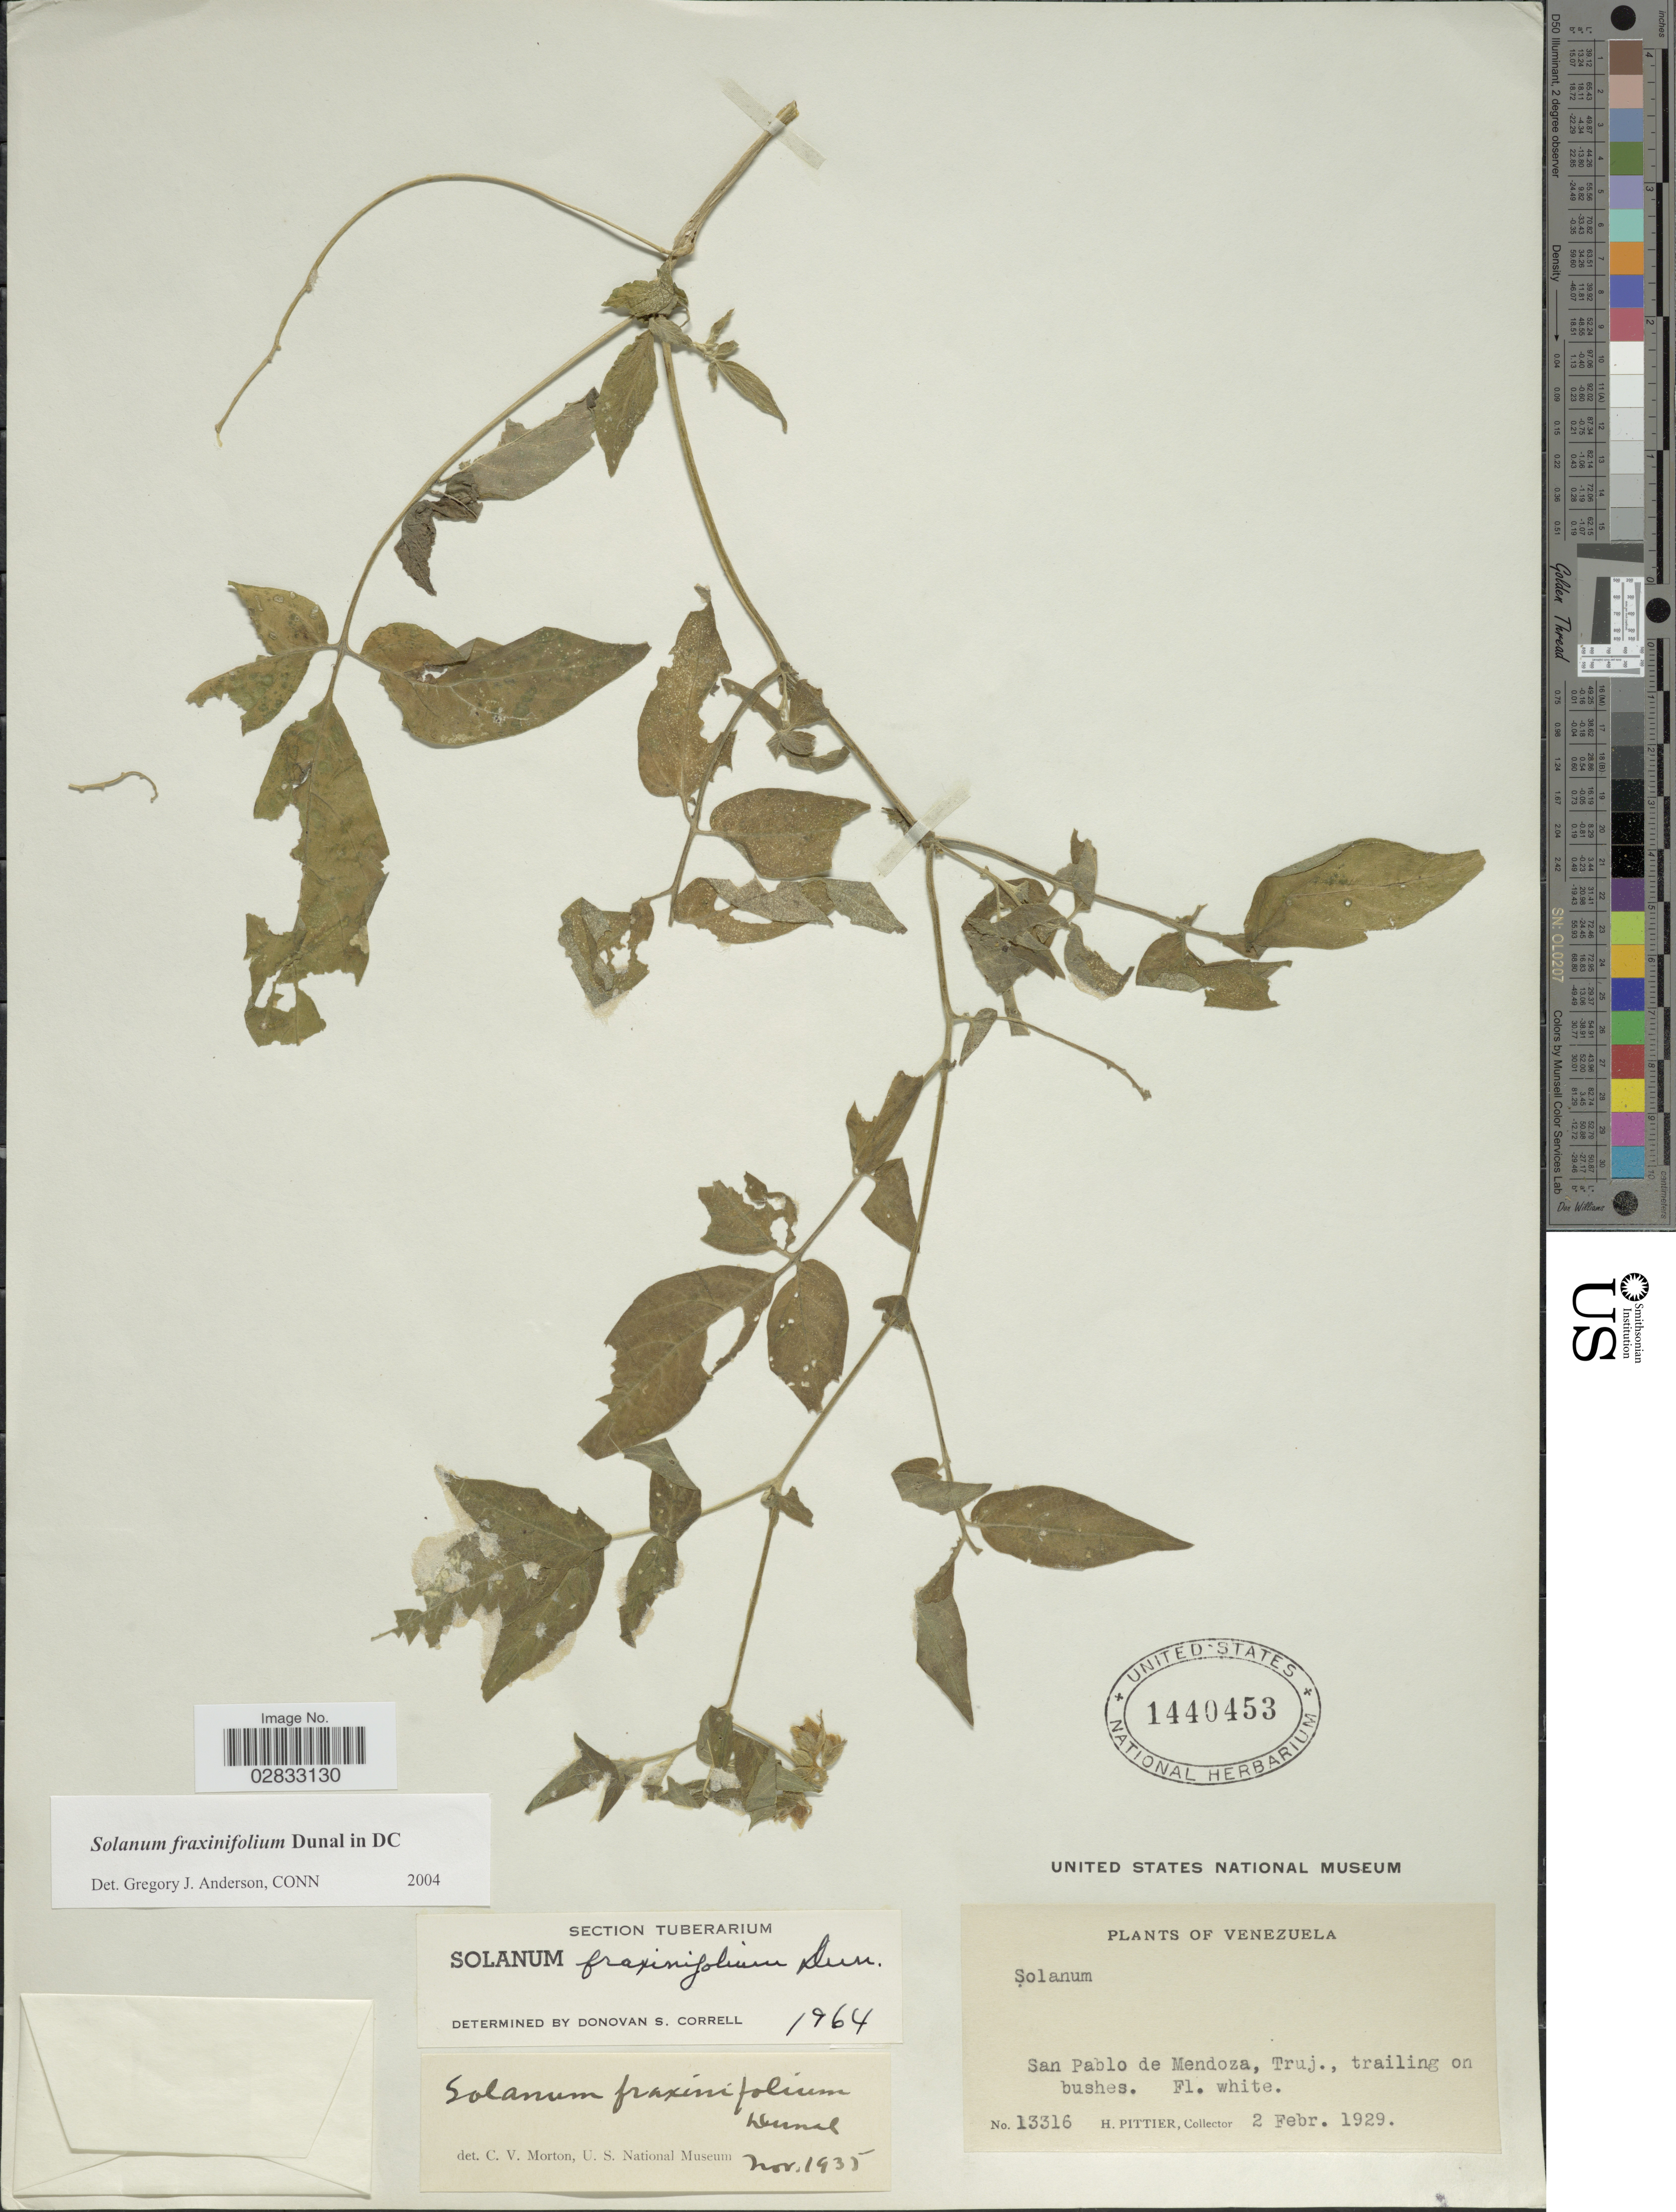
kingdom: Plantae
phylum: Tracheophyta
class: Magnoliopsida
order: Solanales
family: Solanaceae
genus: Solanum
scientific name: Solanum fraxinifolium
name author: Dunal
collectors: H. F. Pittier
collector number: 13316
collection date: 1929-02-02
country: Venezuela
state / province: Trujillo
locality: San Pablo de Mendoza.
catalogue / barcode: US 1440453